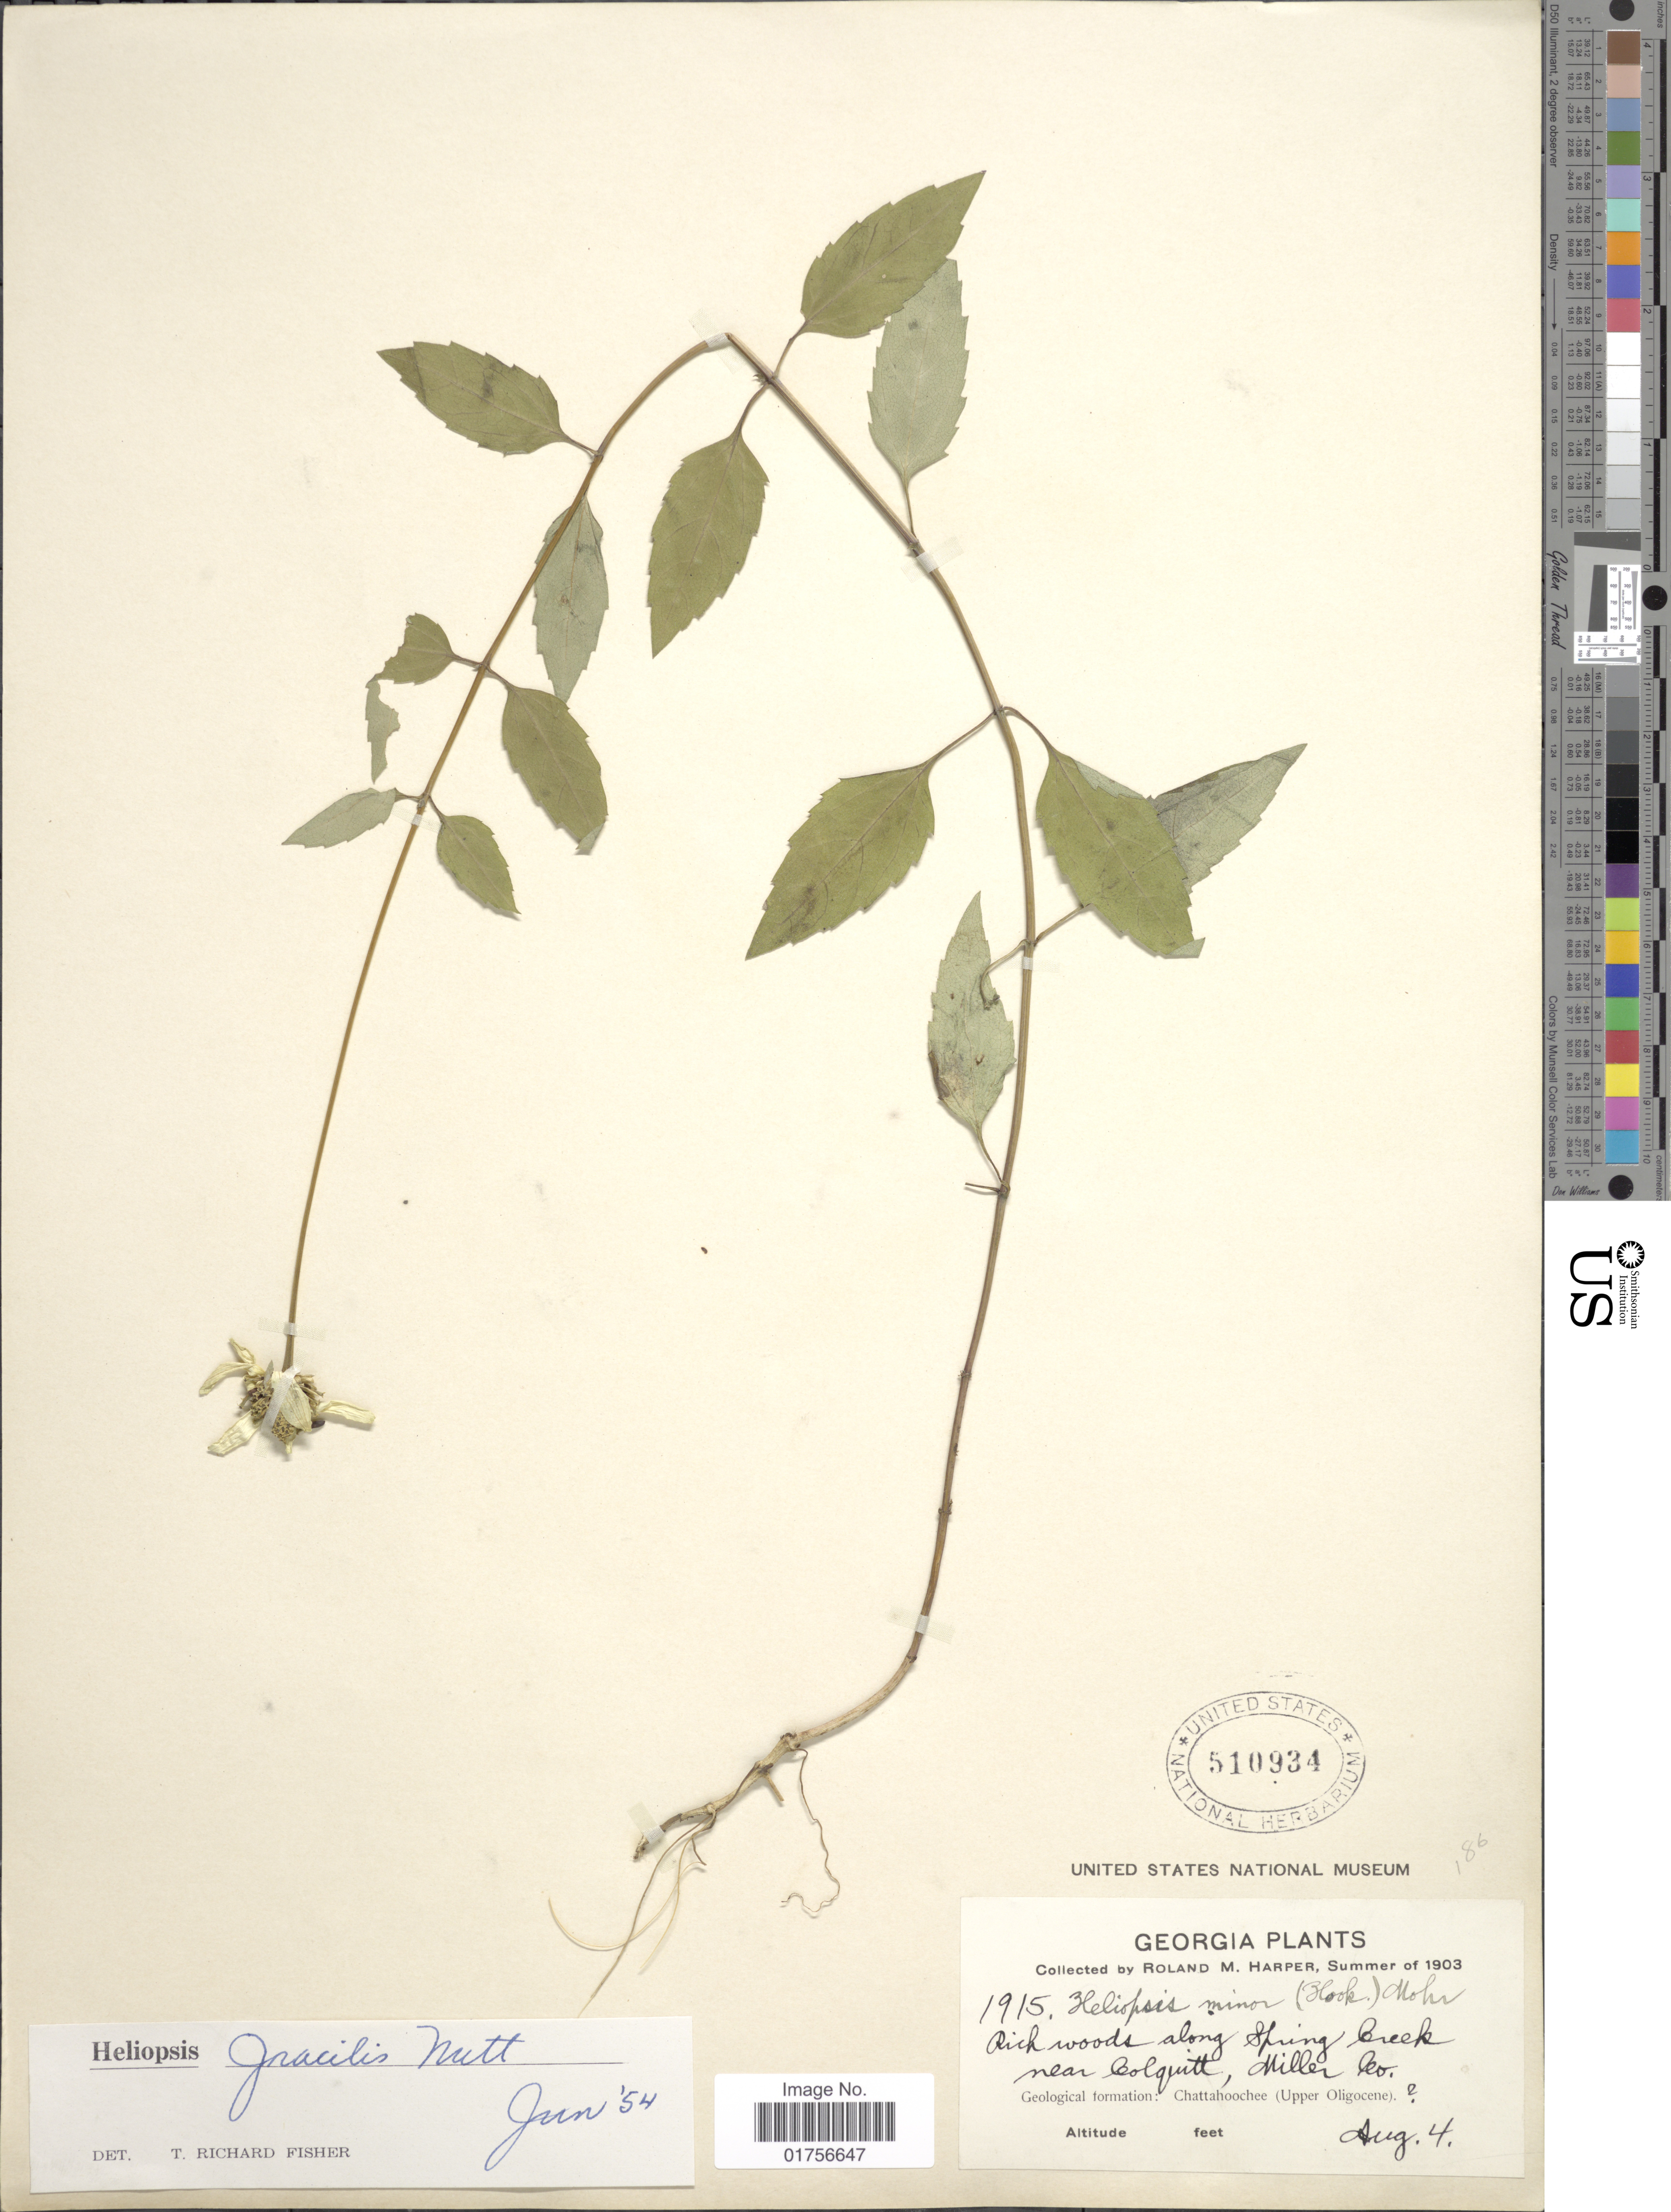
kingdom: Plantae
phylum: Tracheophyta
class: Magnoliopsida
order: Asterales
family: Asteraceae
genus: Heliopsis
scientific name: Heliopsis gracilis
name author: Nutt.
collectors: R. M. Harper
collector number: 1915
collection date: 1903-08-04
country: United States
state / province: Georgia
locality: Rich wood along Spring Creek, near Colquitt, Miller Co., Chattahoochee (Upper Oligocene)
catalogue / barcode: US 510934